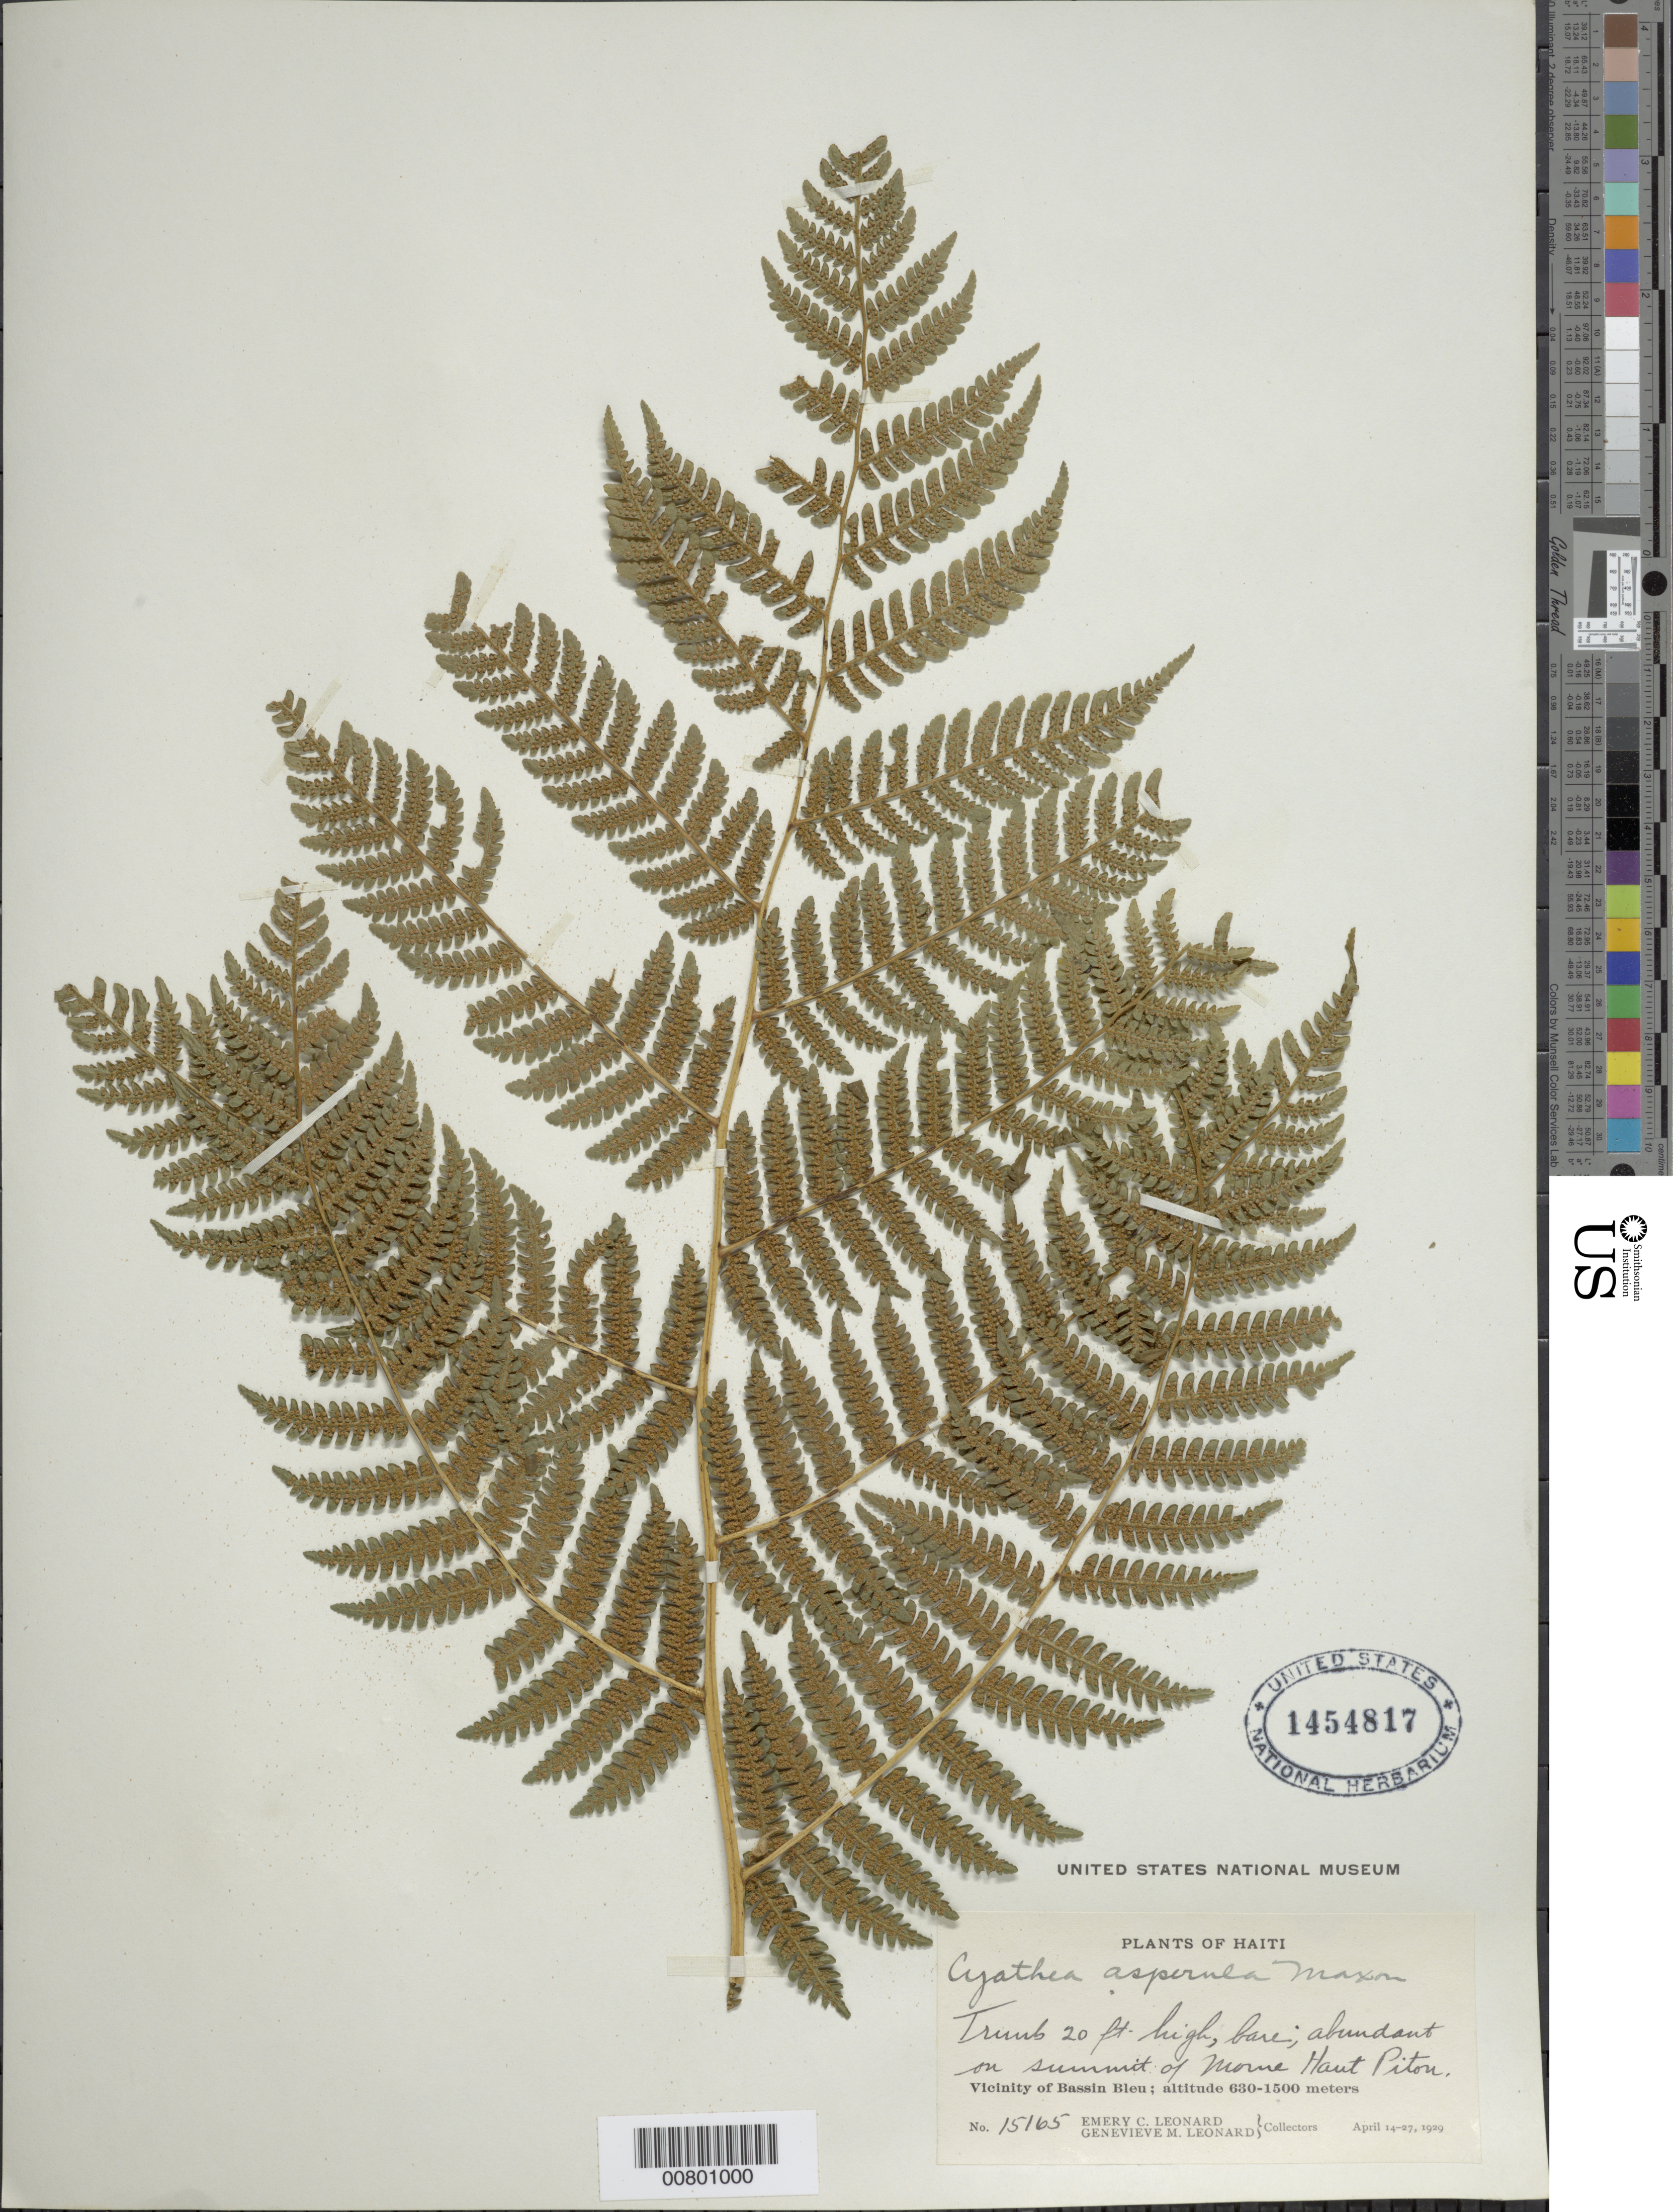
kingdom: Plantae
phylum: Tracheophyta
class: Polypodiopsida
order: Cyatheales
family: Cyatheaceae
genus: Cyathea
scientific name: Cyathea furfuracea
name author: Christ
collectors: E. C. Leonard & G. M. Leonard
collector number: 15165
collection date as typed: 14 Apr 1929 to 27 Apr 1929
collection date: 1929-04-14/1929-04-27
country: Haiti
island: Hispaniola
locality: Bassin Bleu vicinity; Morne Haut Piton summit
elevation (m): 630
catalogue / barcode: US 1454817